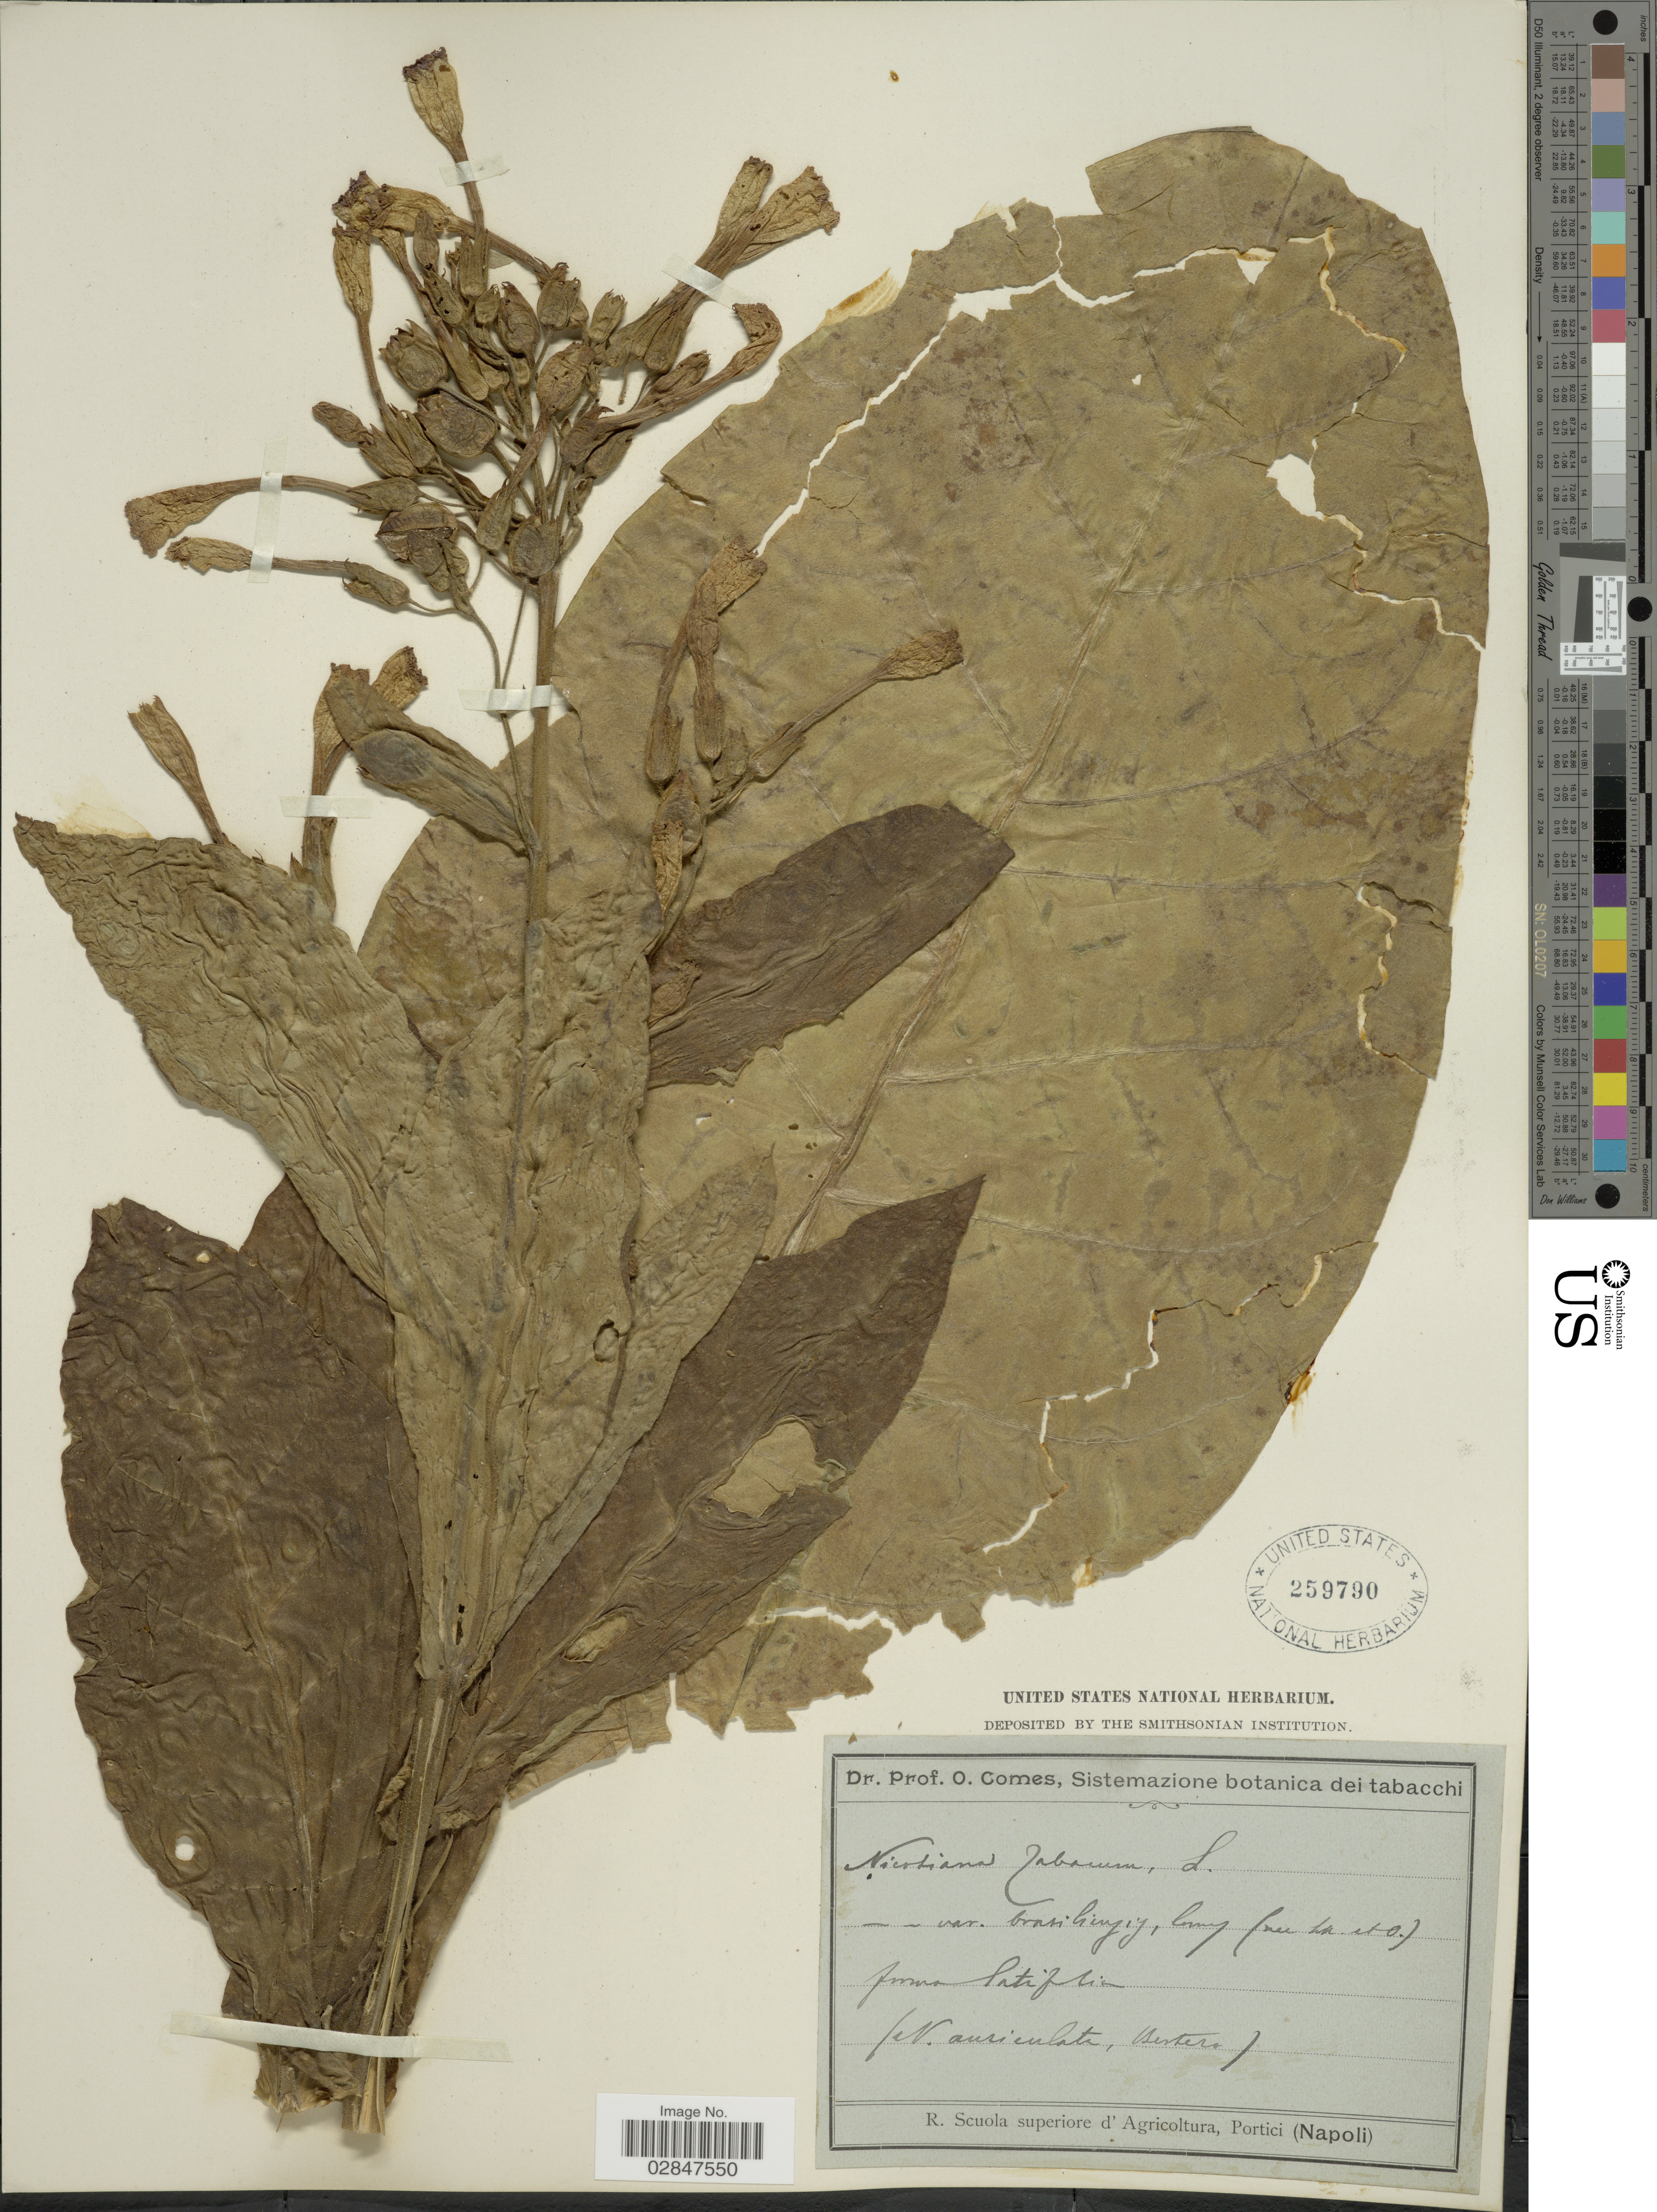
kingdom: Plantae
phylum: Tracheophyta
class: Magnoliopsida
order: Solanales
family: Solanaceae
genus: Nicotiana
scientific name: Nicotiana tabacum var. brasiliensis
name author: Comes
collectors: O. Comes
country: Italy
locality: Portici (Napoli).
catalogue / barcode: US 259790